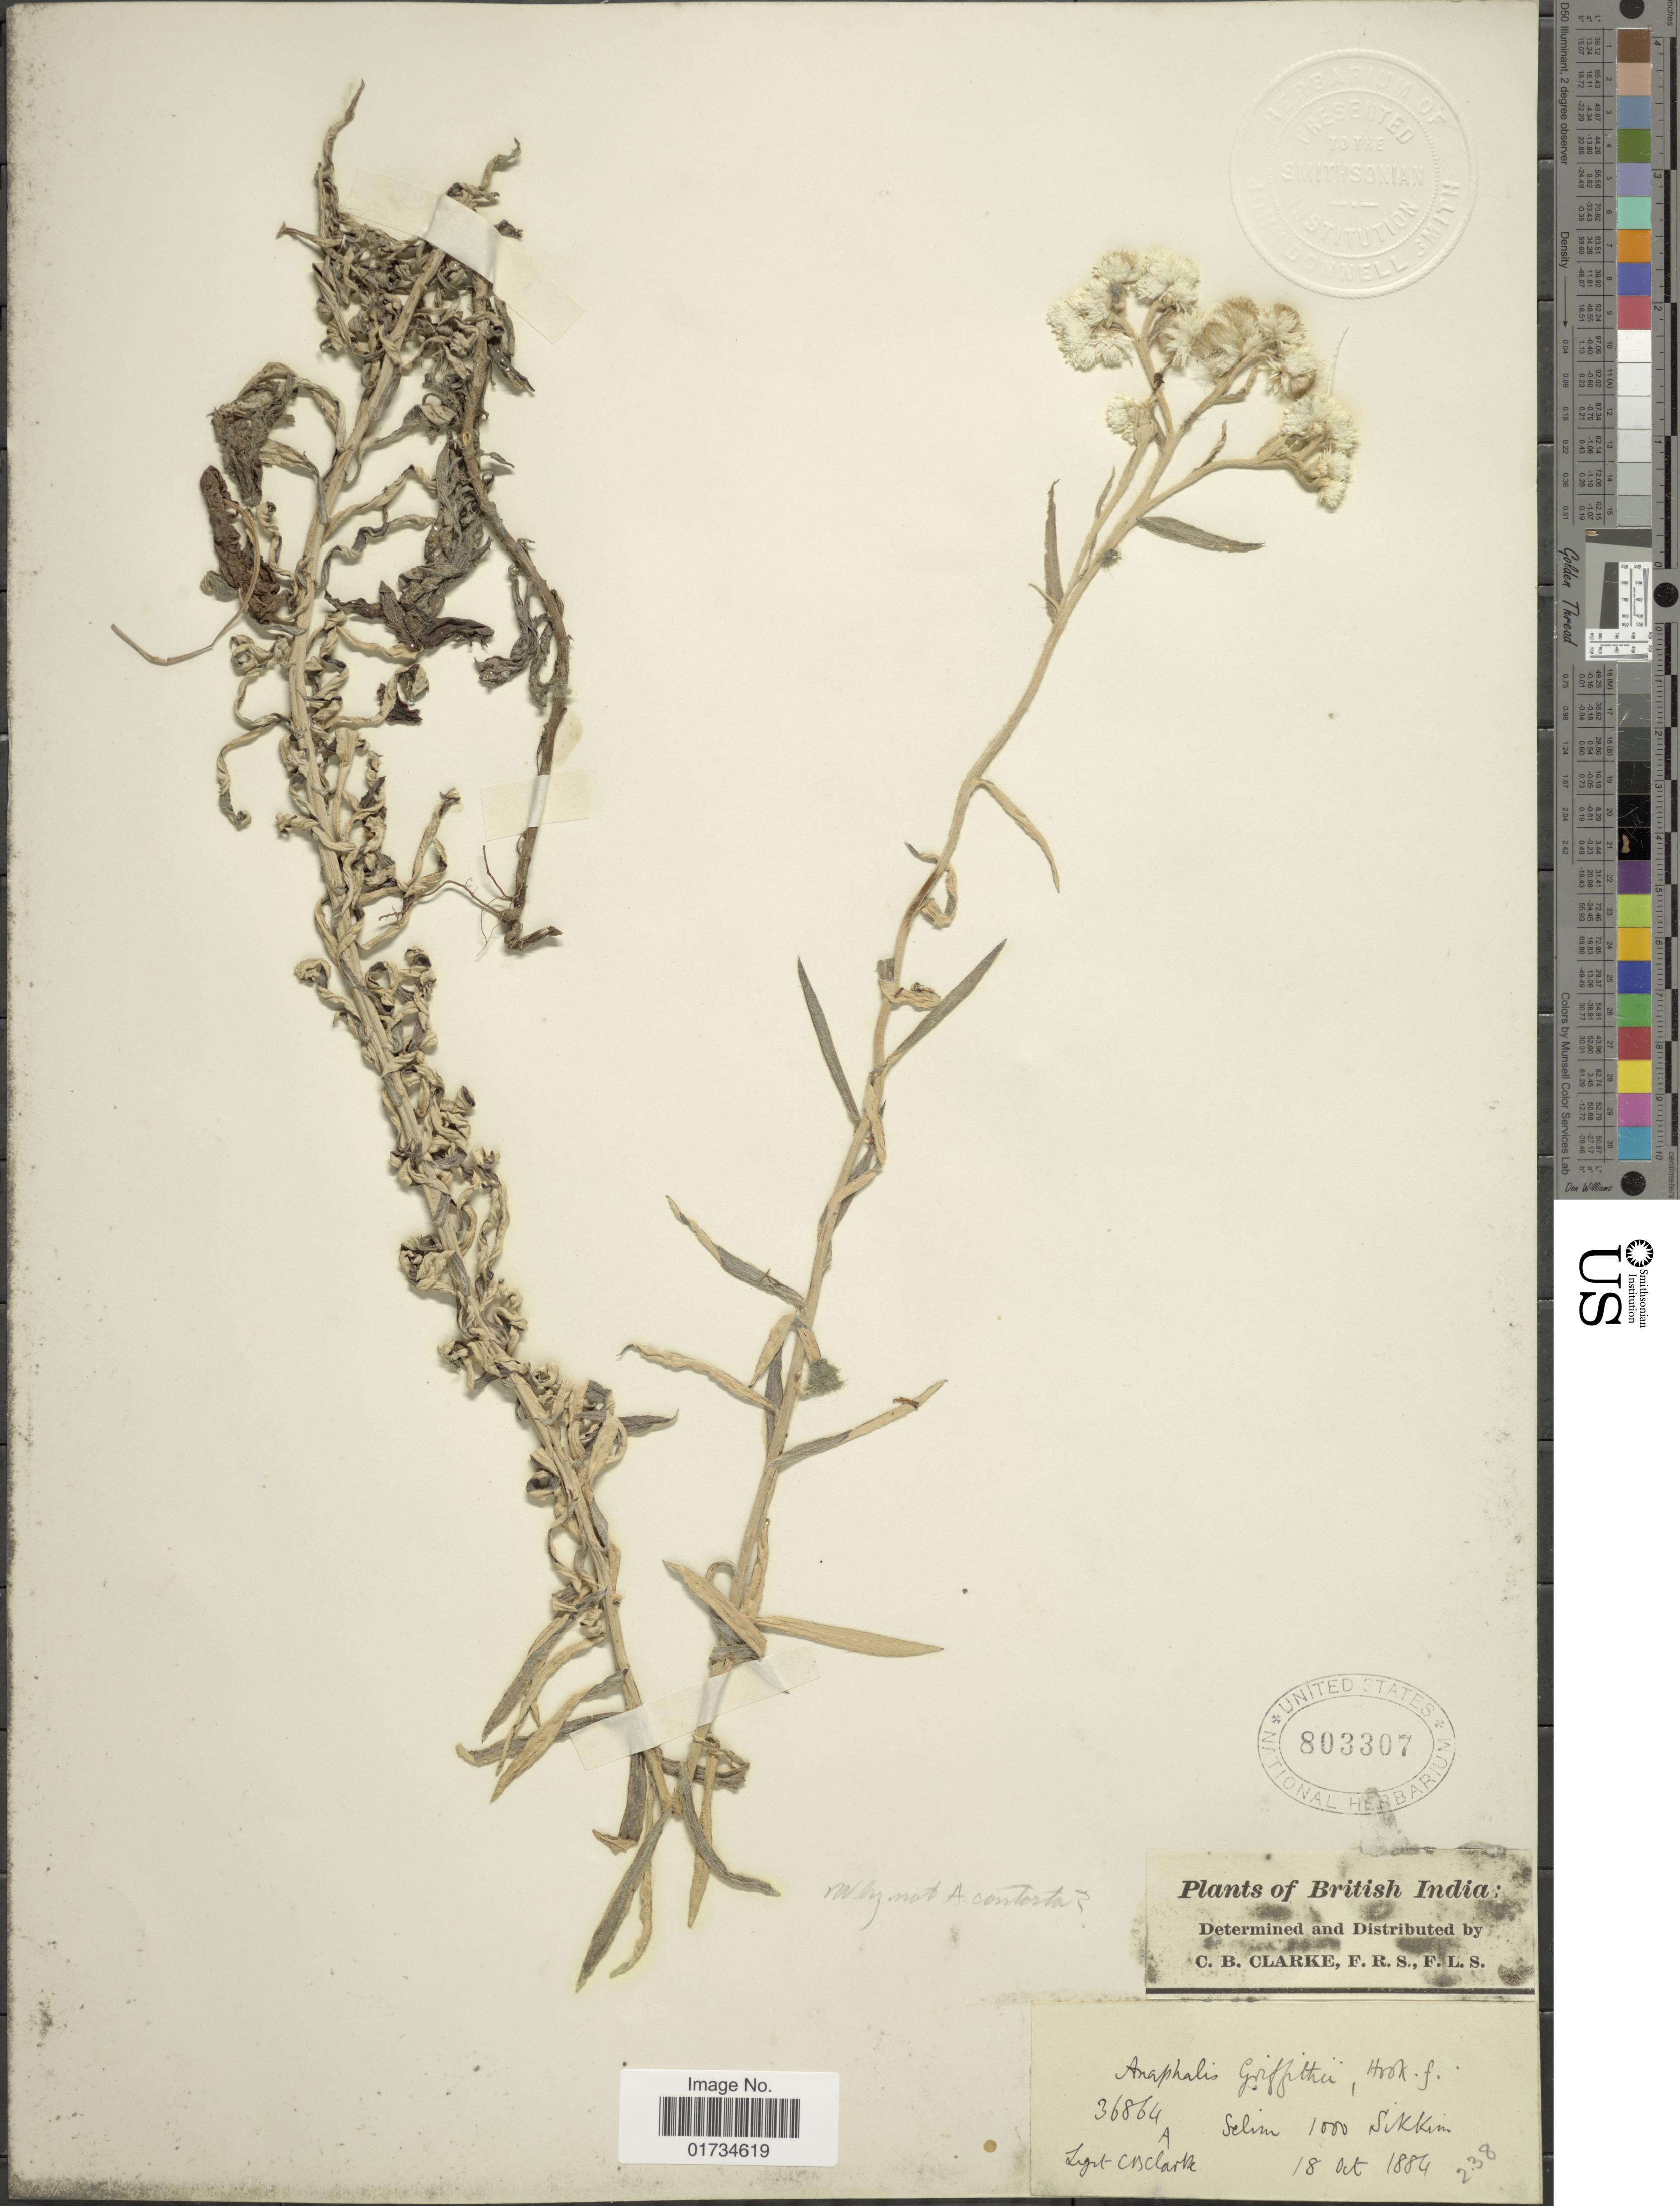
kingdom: Plantae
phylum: Tracheophyta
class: Magnoliopsida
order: Asterales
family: Asteraceae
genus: Anaphalis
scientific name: Anaphalis griffithi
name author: Hook. f.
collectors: C. B. Clarke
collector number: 36864A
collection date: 1884-10-18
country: India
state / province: Sikkim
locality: Selim, Sikkim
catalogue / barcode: US 803307